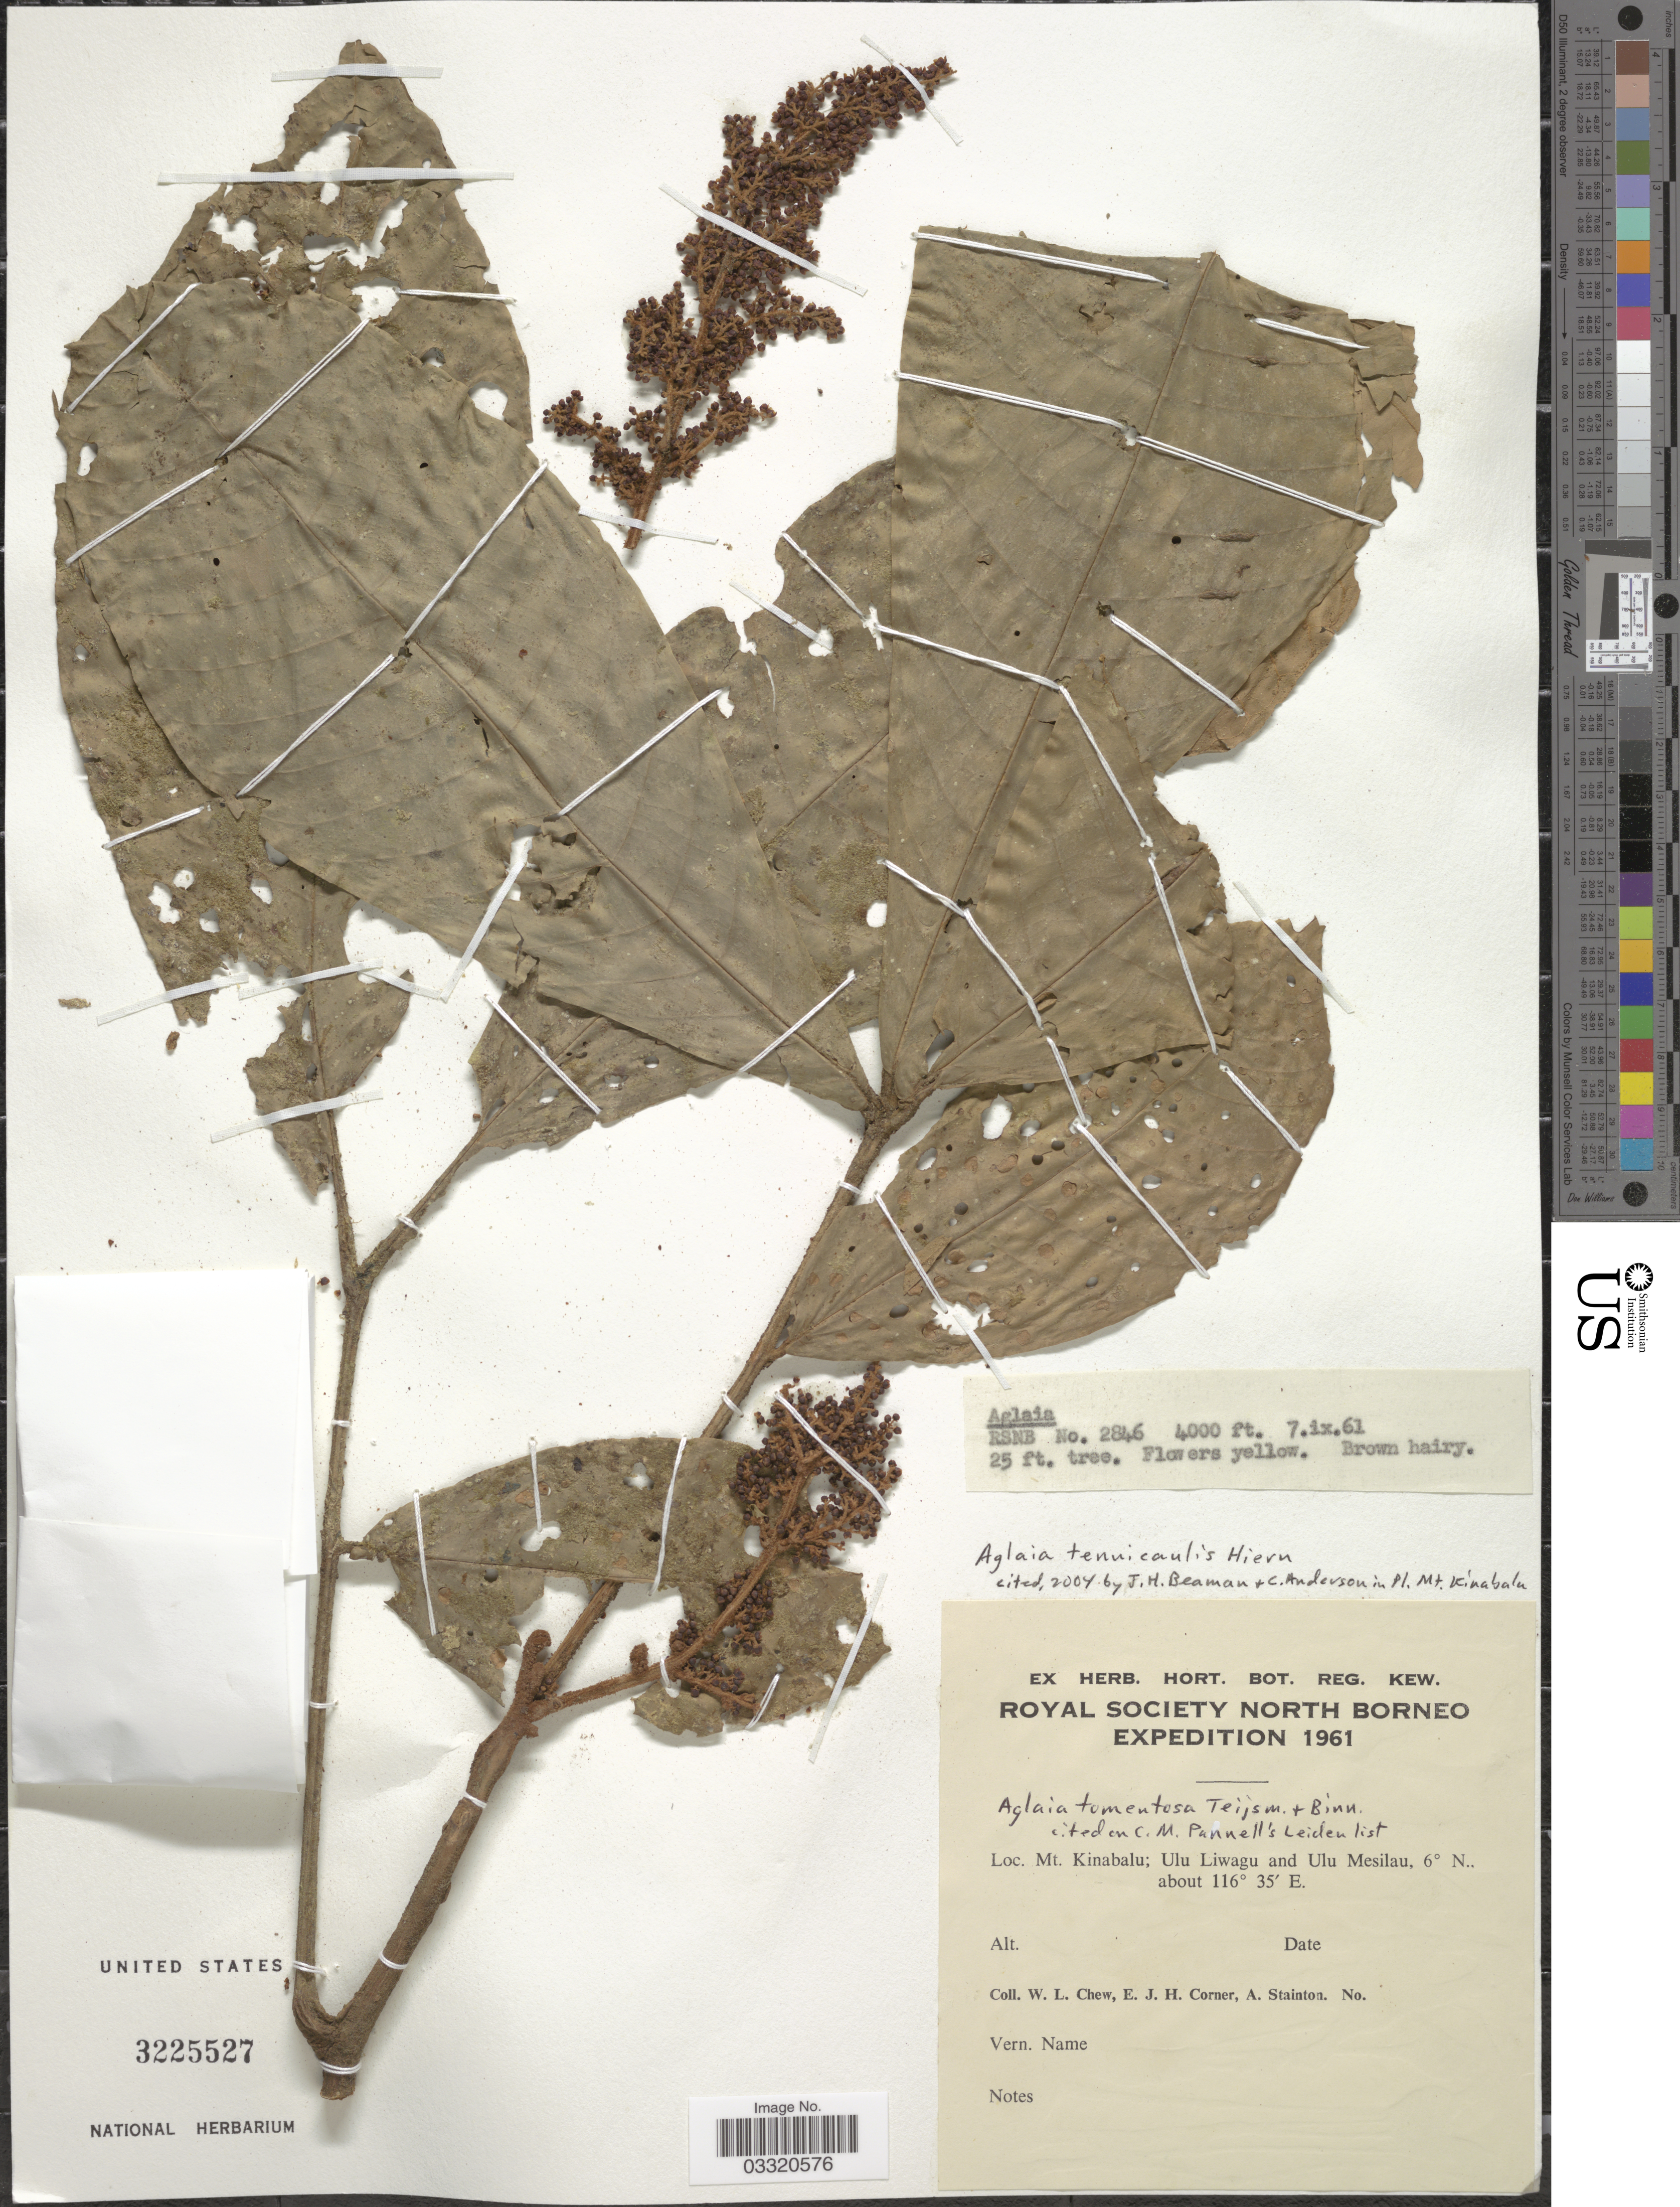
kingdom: Plantae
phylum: Tracheophyta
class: Magnoliopsida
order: Sapindales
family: Meliaceae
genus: Aglaia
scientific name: Aglaia tomentosa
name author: Teijsm. & Binn.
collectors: W. Chew, E. Corner & A. Stainton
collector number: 2846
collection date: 1961-09-07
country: Malaysia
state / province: Sabah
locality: North Borneo. Mt. Kinabalu; Ulu Liwagu and Ulu Mesilau.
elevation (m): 1219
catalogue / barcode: US 3225527